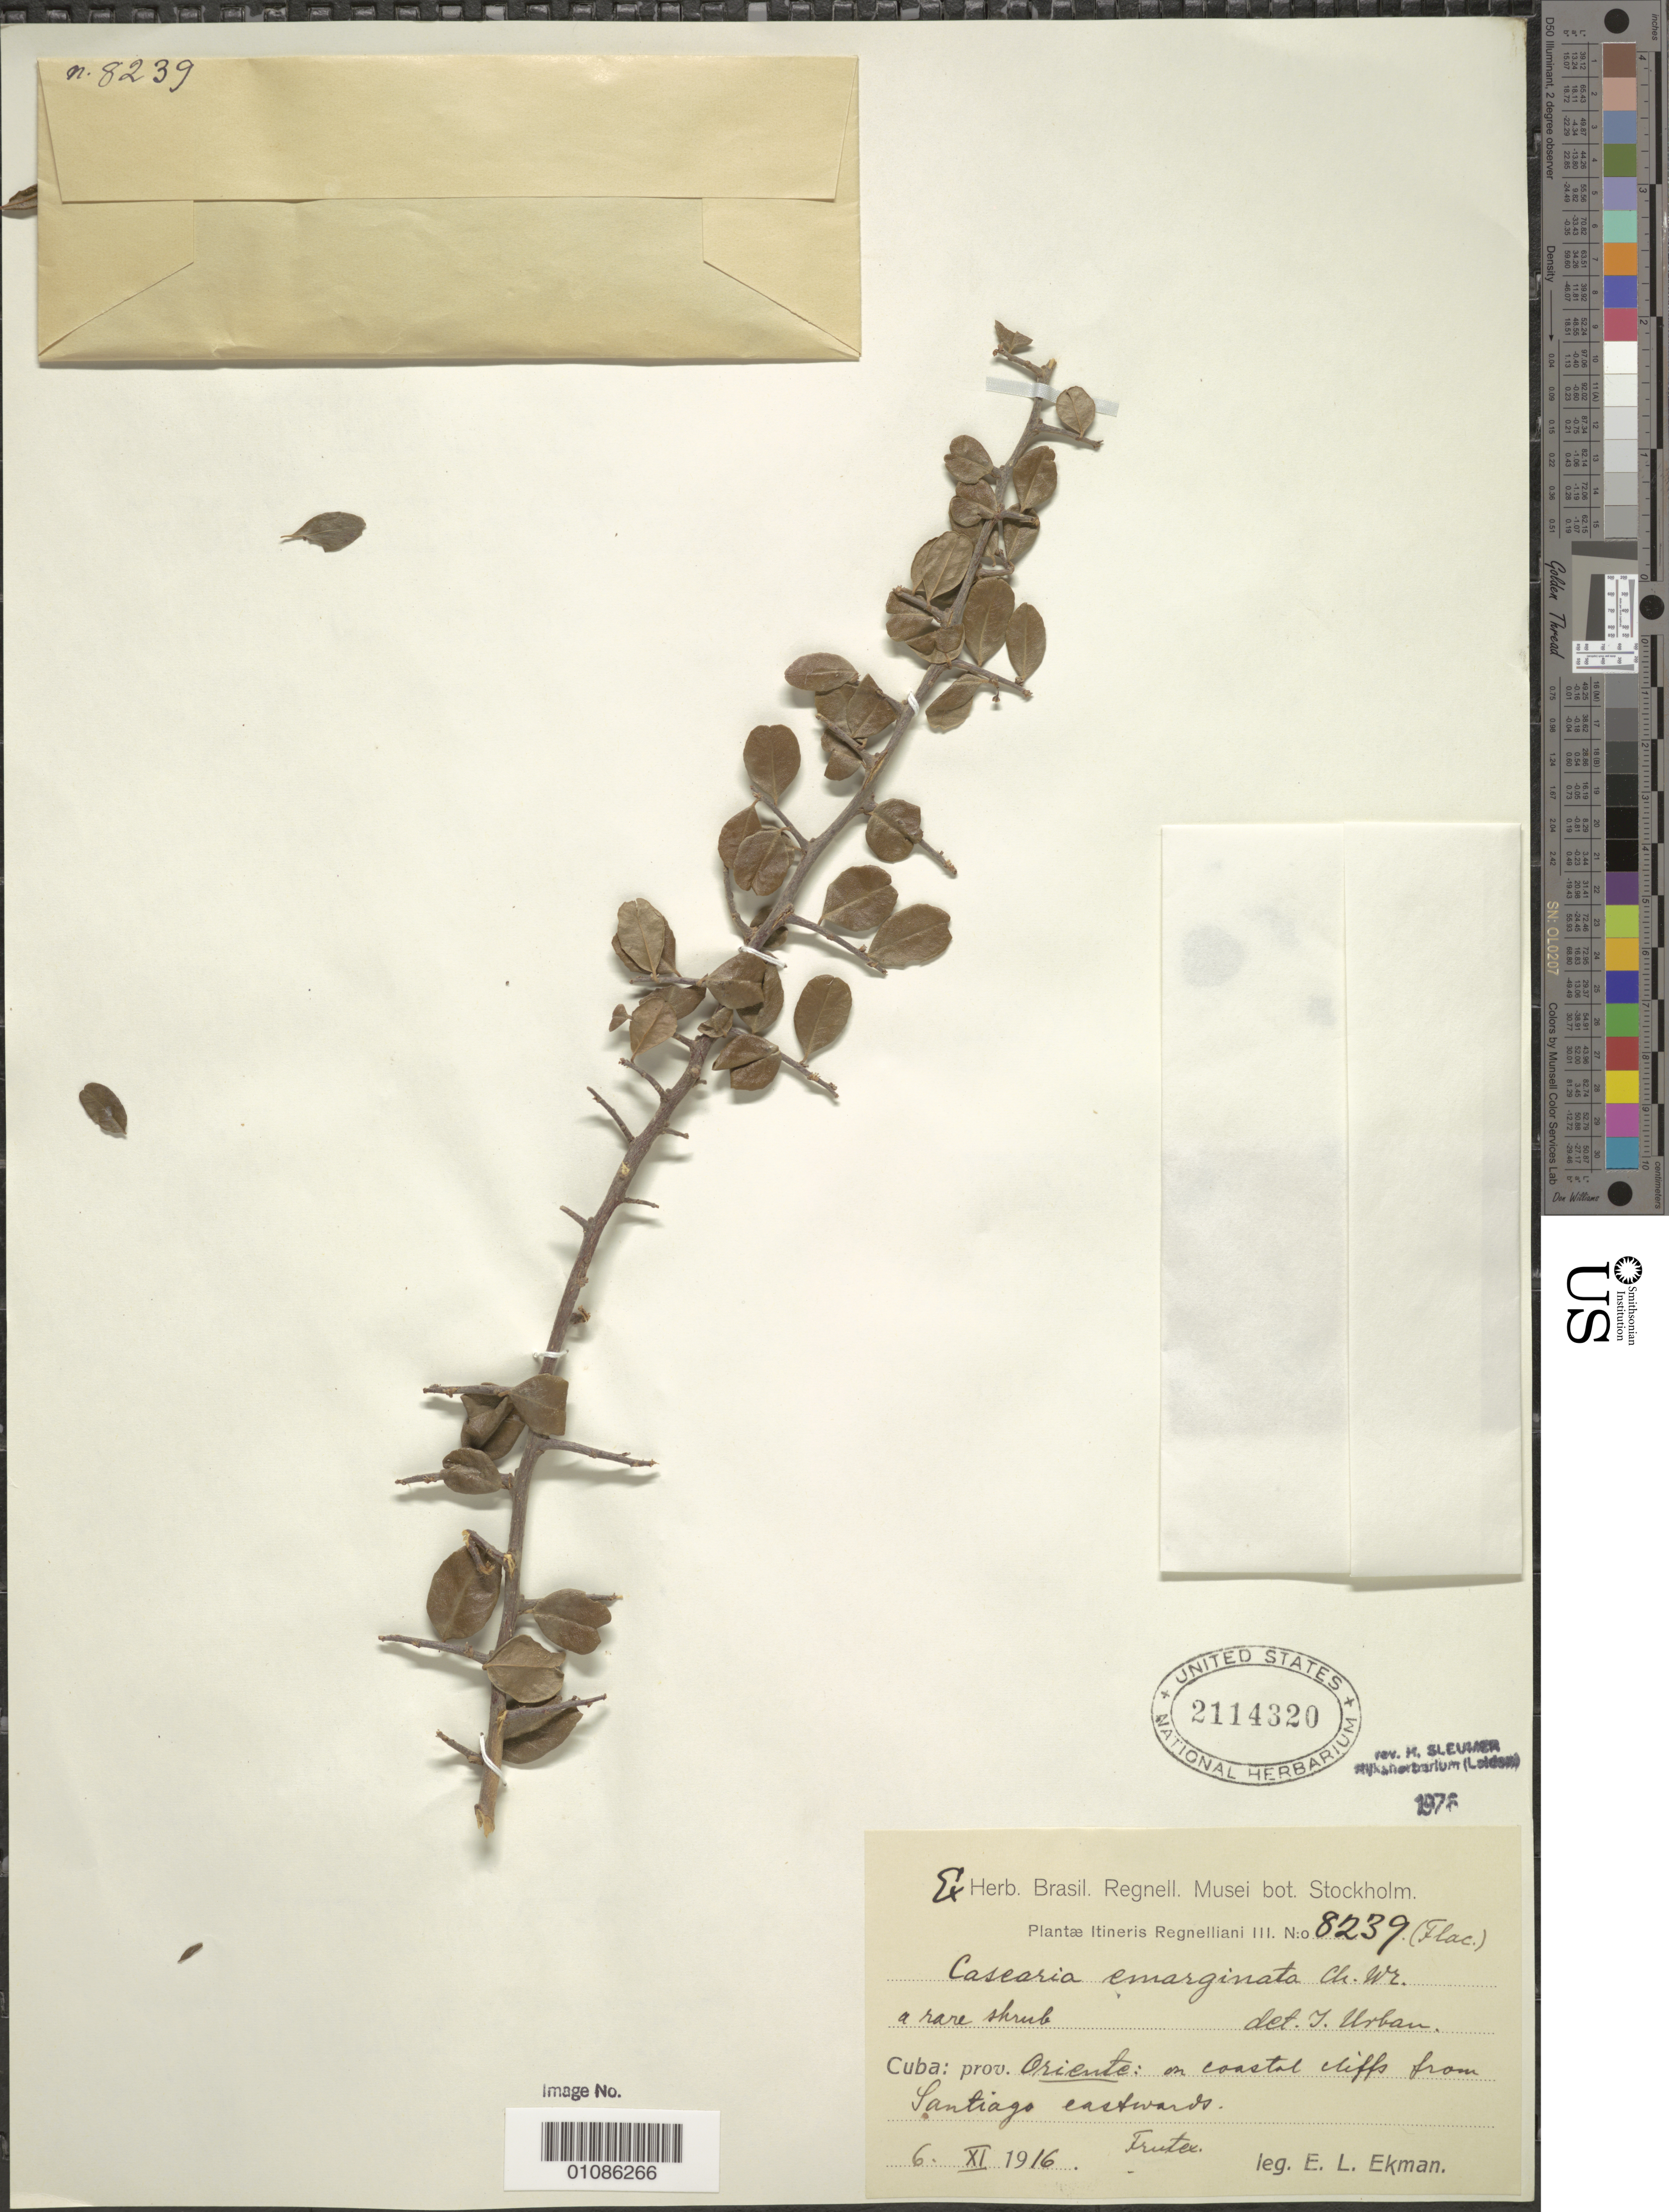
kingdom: Plantae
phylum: Tracheophyta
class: Magnoliopsida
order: Malpighiales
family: Salicaceae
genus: Casearia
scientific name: Casearia emarginata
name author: C. Wright ex Griseb.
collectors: E. L. Ekman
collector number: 8239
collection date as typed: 06 Oct 1916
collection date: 1916-10-06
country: Cuba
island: Cuba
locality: Oriente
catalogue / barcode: US 2114320